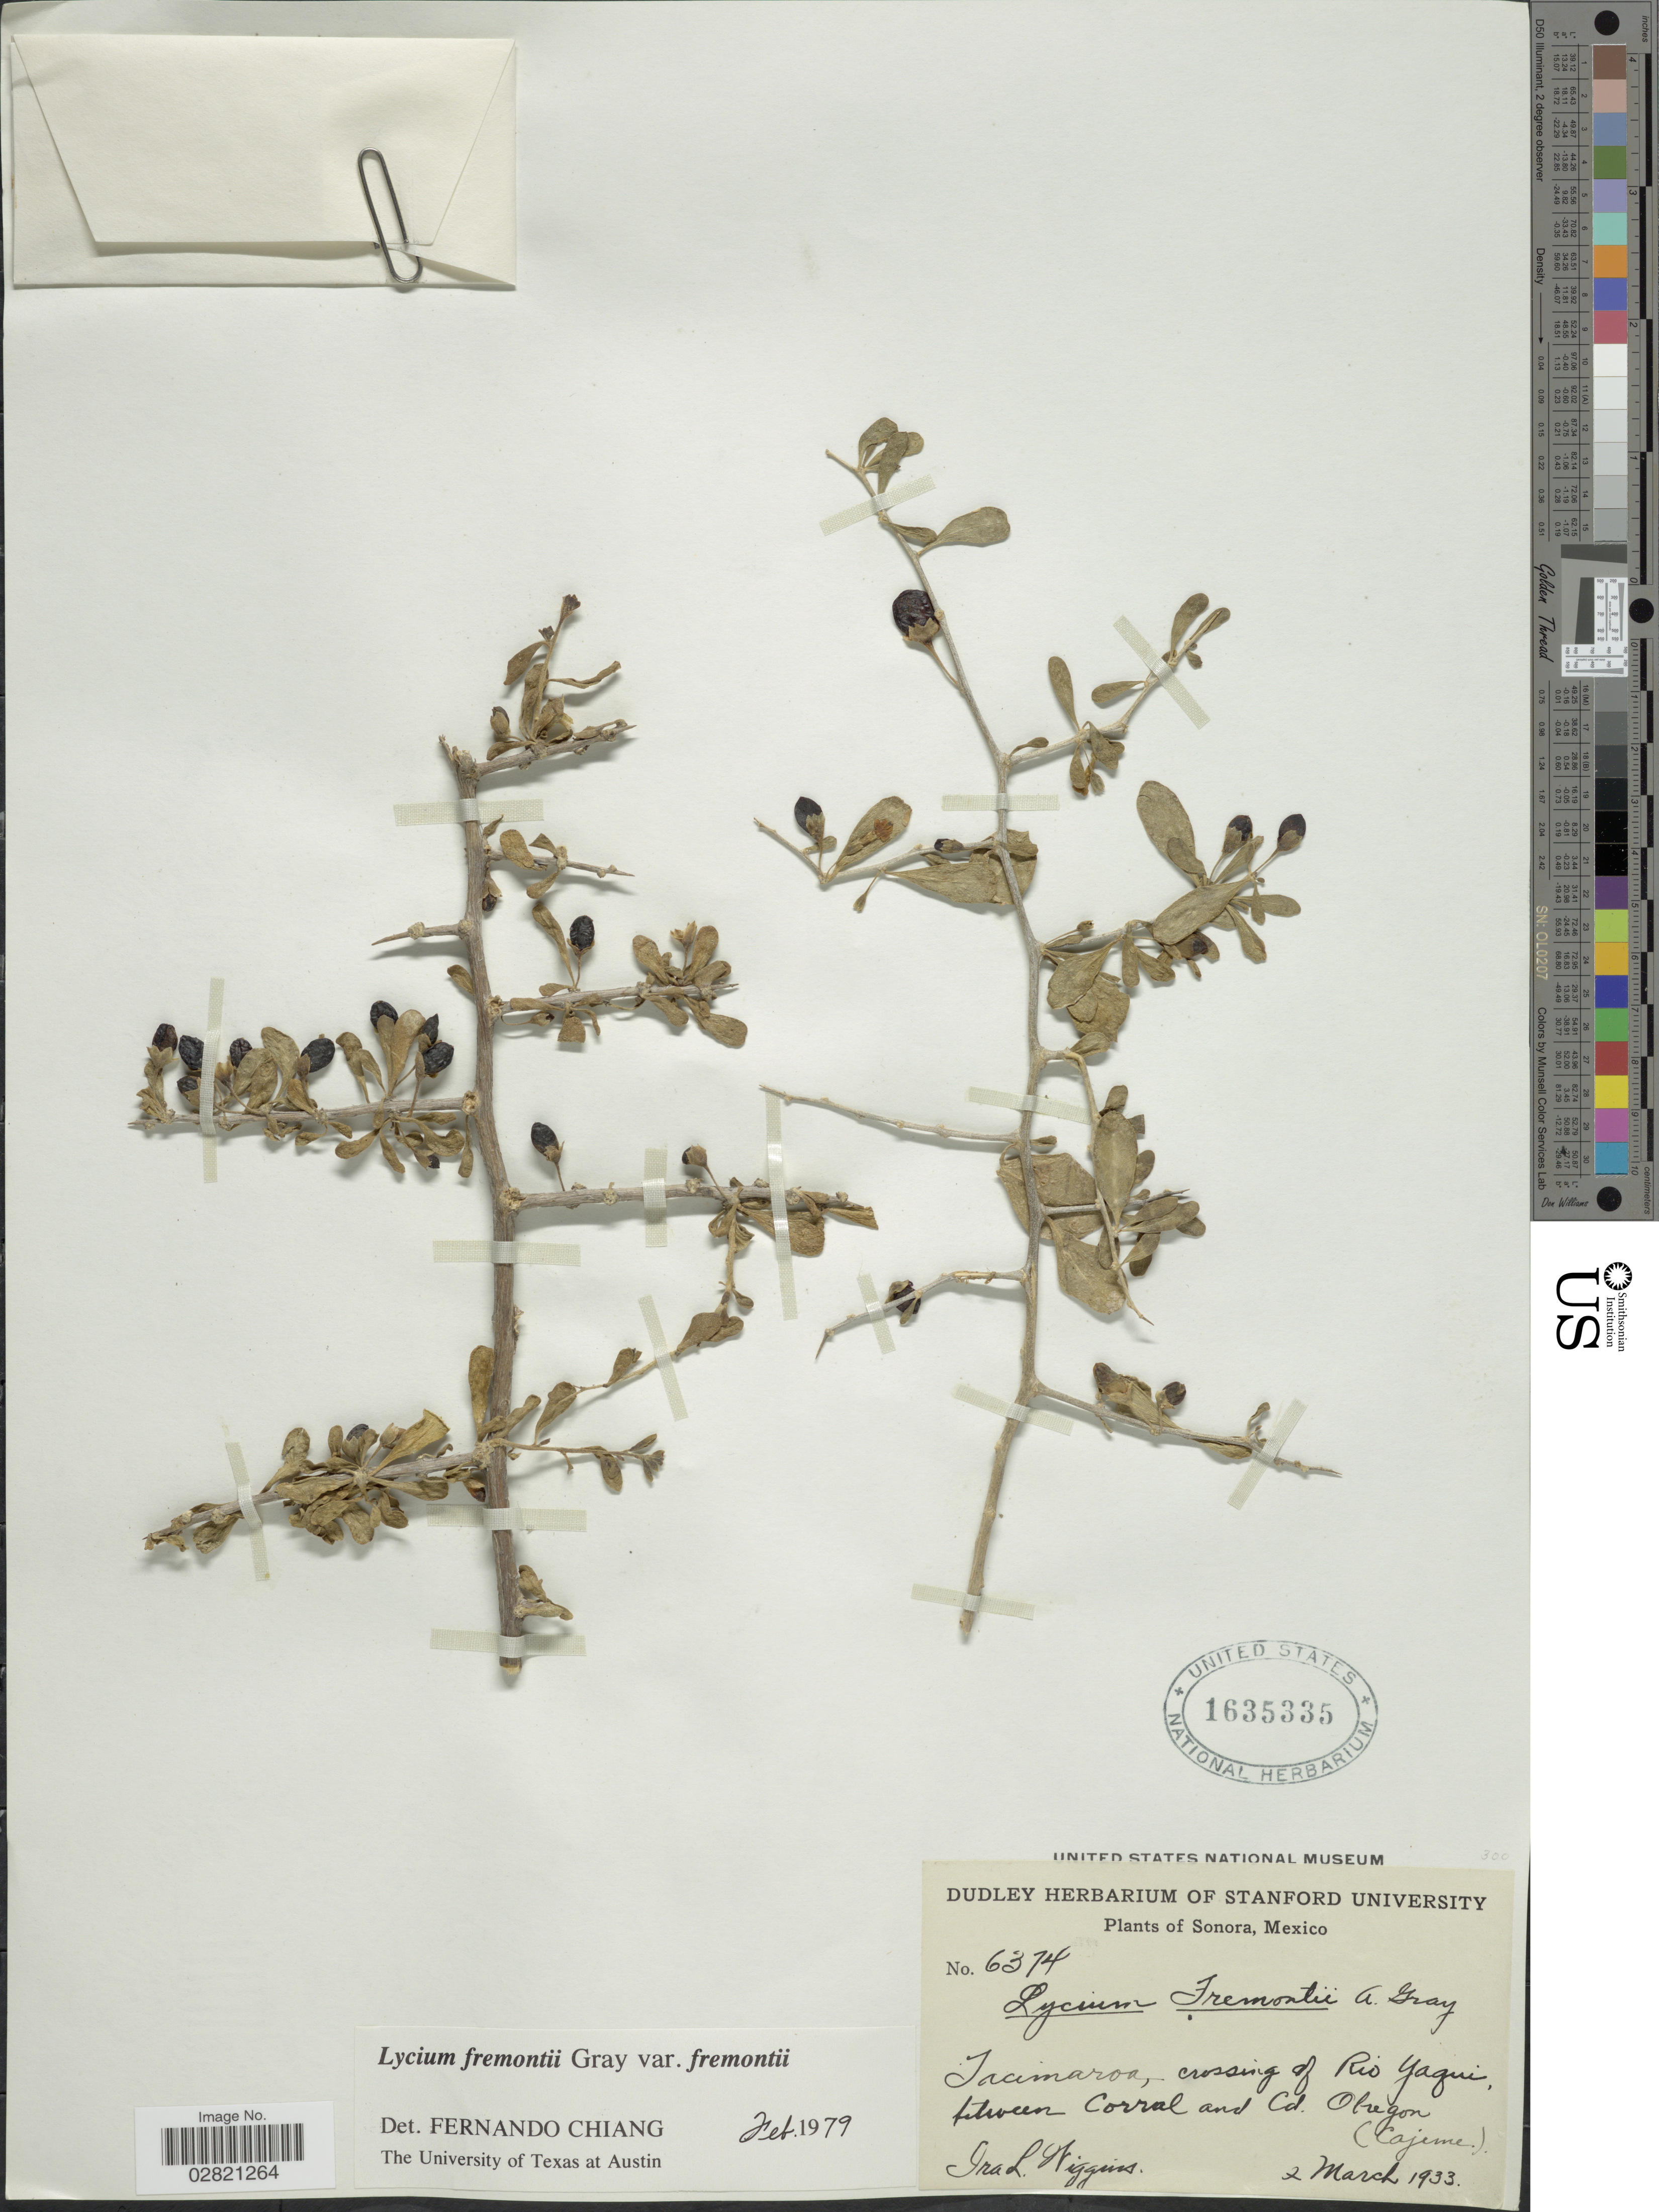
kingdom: Plantae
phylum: Tracheophyta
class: Magnoliopsida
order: Solanales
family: Solanaceae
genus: Lycium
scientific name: Lycium fremontii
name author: A. Gray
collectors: I. L. Wiggins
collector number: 6374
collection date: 1933-03-02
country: Mexico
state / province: Sonora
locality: Tacimaroa, crossing of Rio Yaqui between Corral and Cd. Obregon (Cajeme).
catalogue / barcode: US 1635335